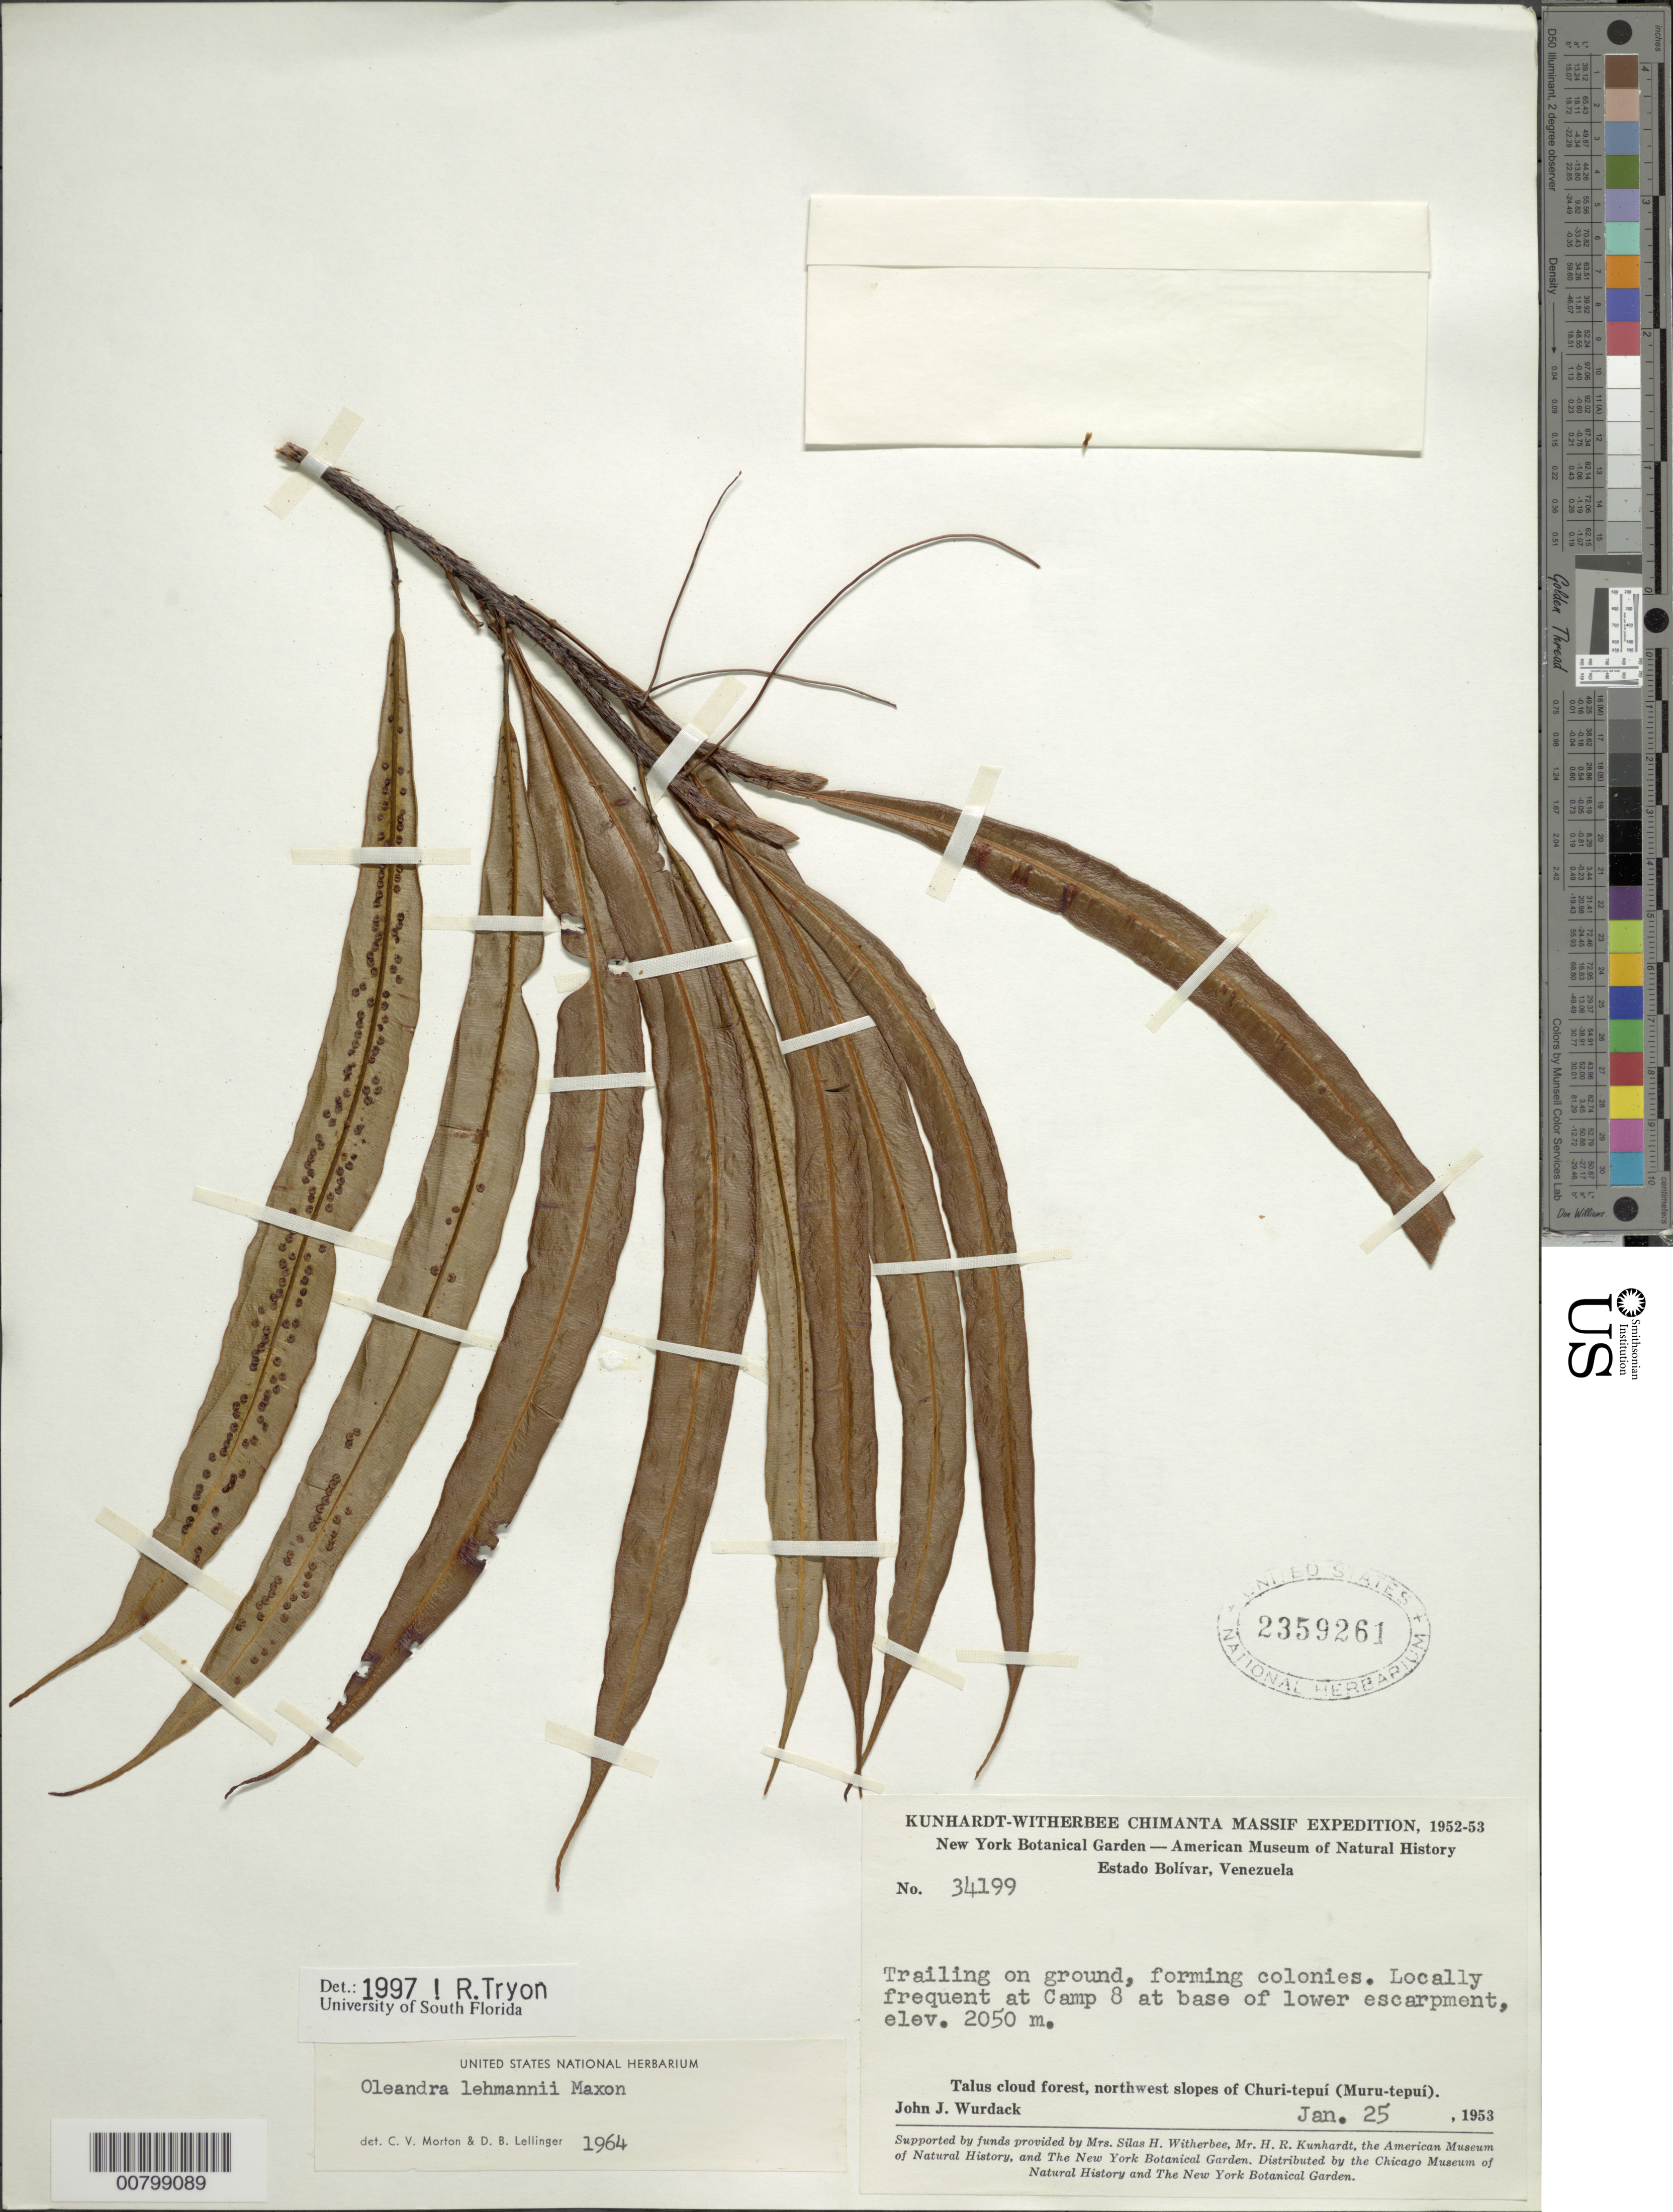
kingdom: Plantae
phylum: Tracheophyta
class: Polypodiopsida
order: Polypodiales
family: Oleandraceae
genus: Oleandra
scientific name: Oleandra lehmannii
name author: Maxon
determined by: Tryon, Rolla M., Jr.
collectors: J. J. Wurdack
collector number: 34199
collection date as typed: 25-Jan-53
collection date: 1953-01-25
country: Venezuela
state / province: Bolívar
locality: Churi-tepuí (Muru-tepuí), Camp 8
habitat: Talus cloud forest, NW slopes; at base of lower escarpment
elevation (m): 2050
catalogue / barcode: US 2359261